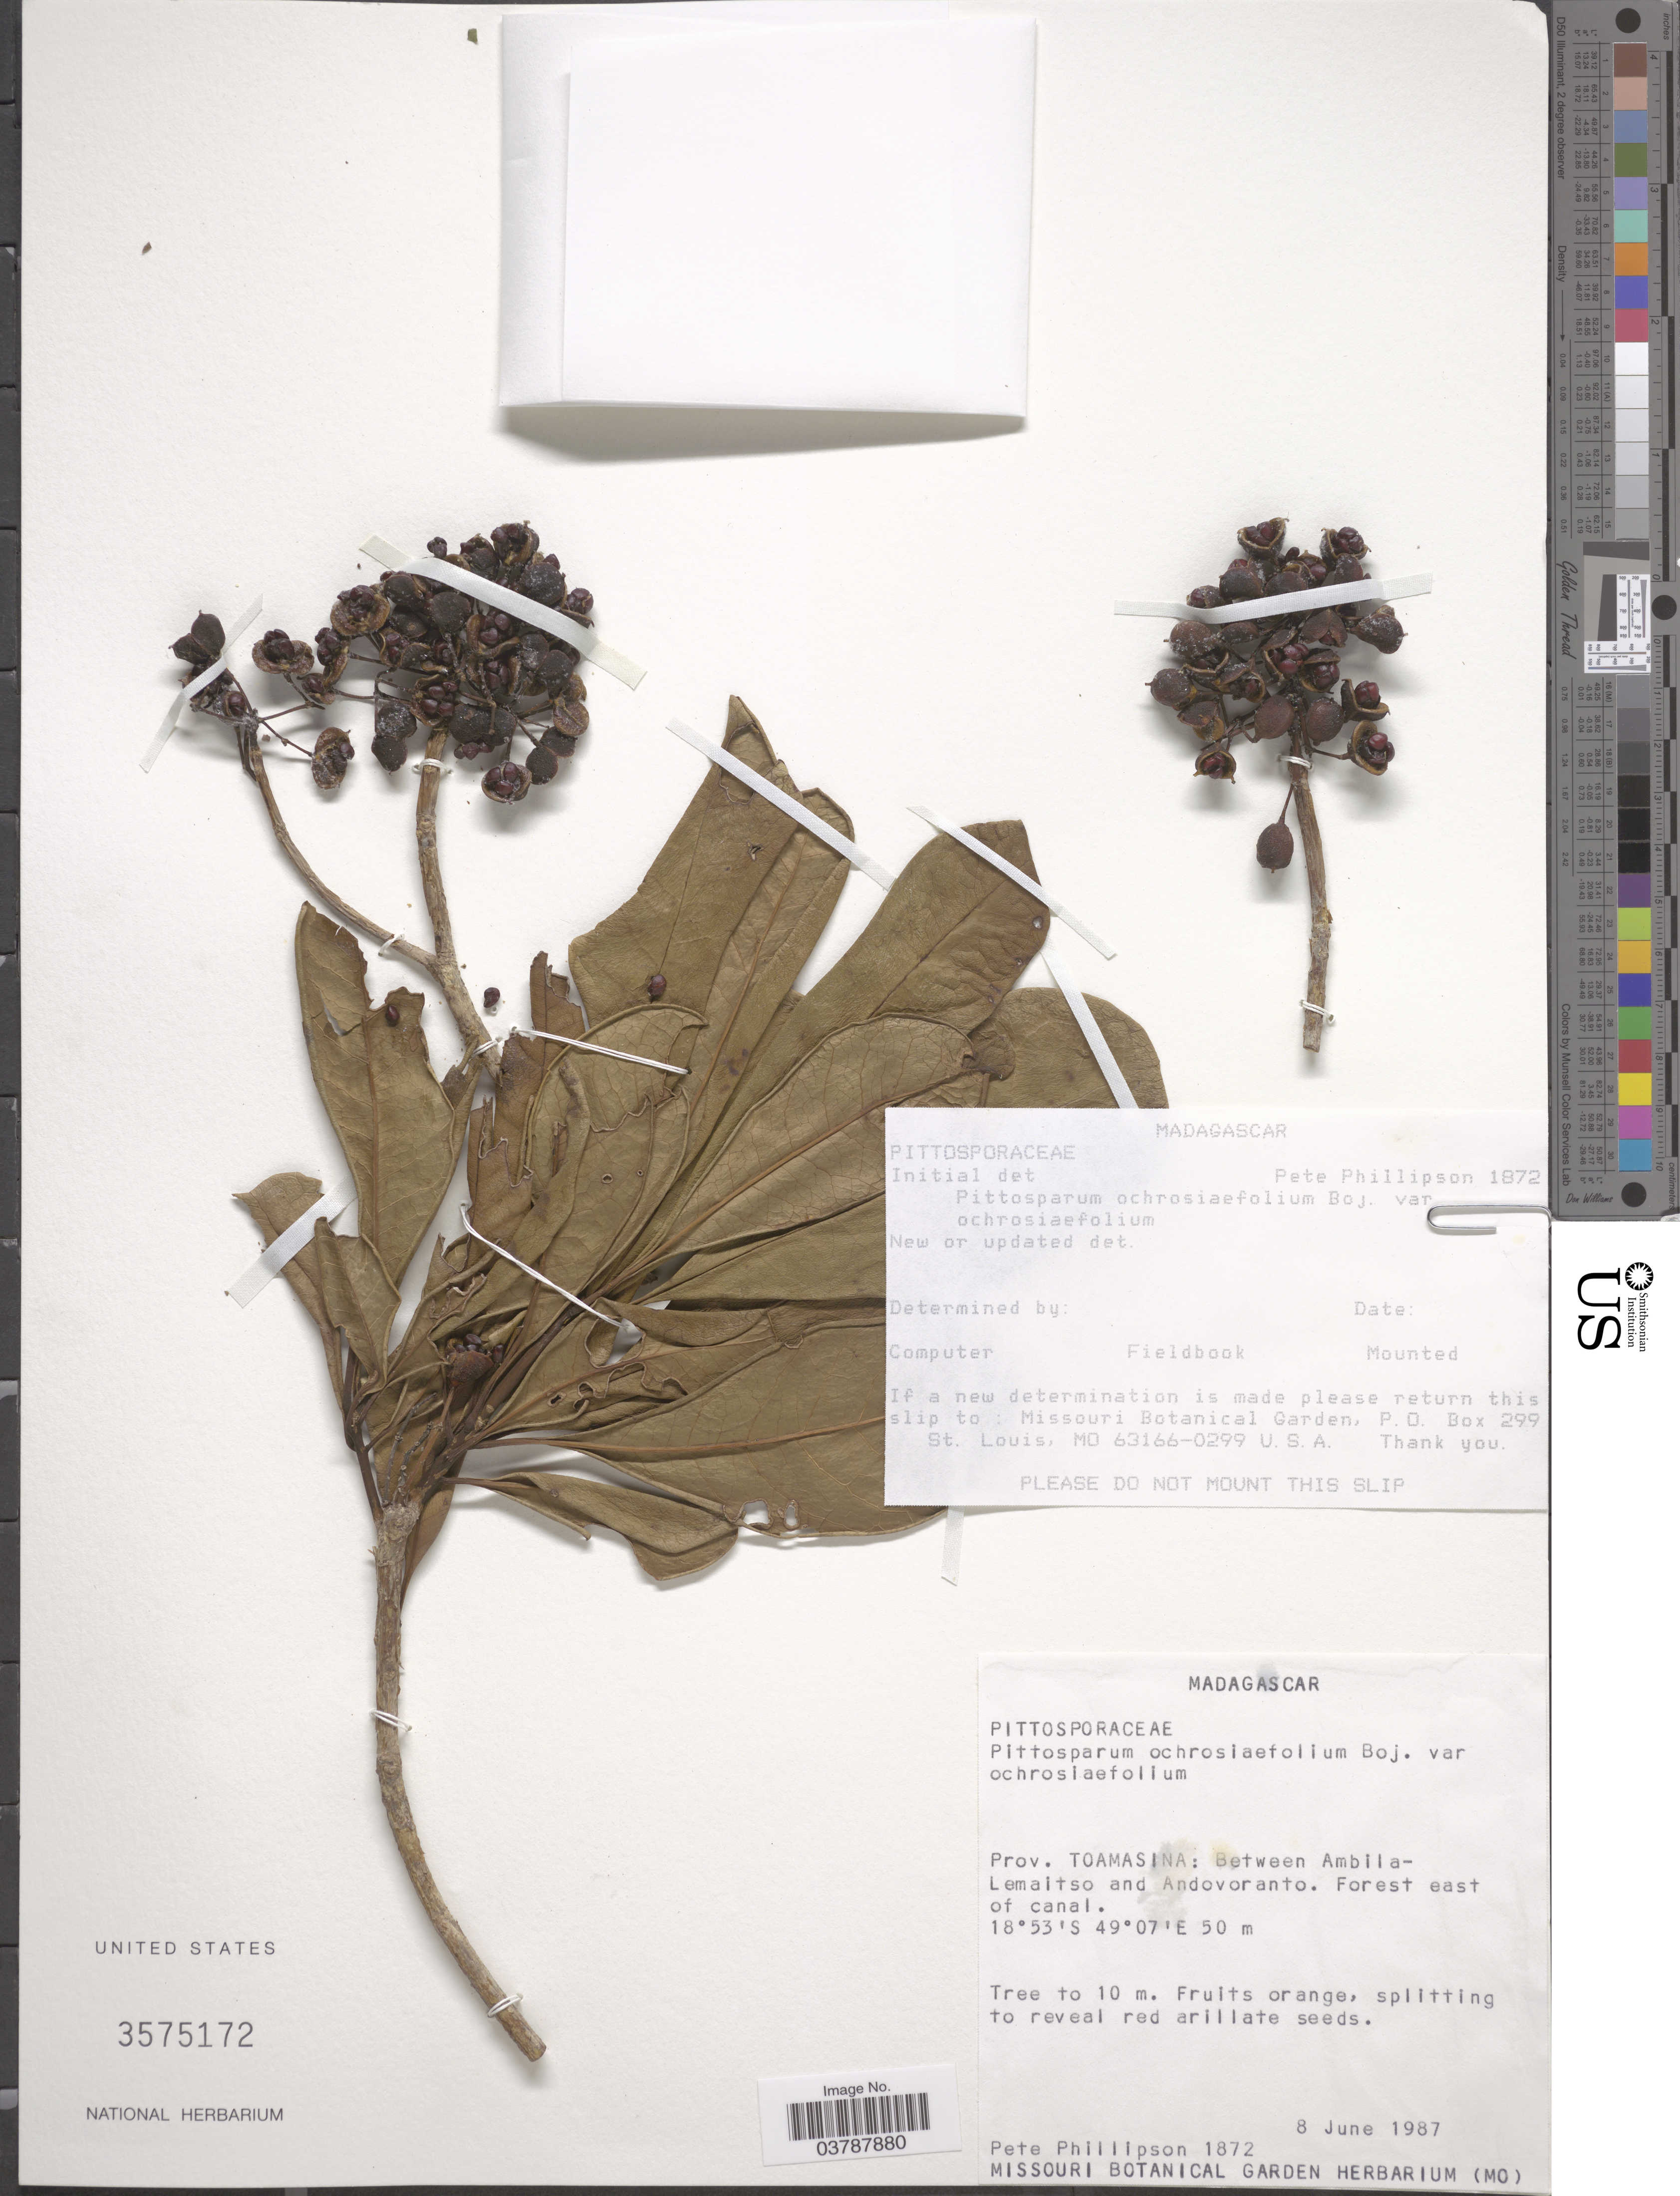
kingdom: Plantae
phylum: Tracheophyta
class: Magnoliopsida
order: Apiales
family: Pittosporaceae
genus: Pittosporum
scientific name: Pittosporum ochrosiifolium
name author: Bojer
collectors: P. B. Phillipson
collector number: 1872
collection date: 1987-06-08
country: Madagascar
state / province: Atsinanana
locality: Between Ambila-Lemaitso and Andovoranto. Forest east of canal.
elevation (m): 50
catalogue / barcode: US 3575172